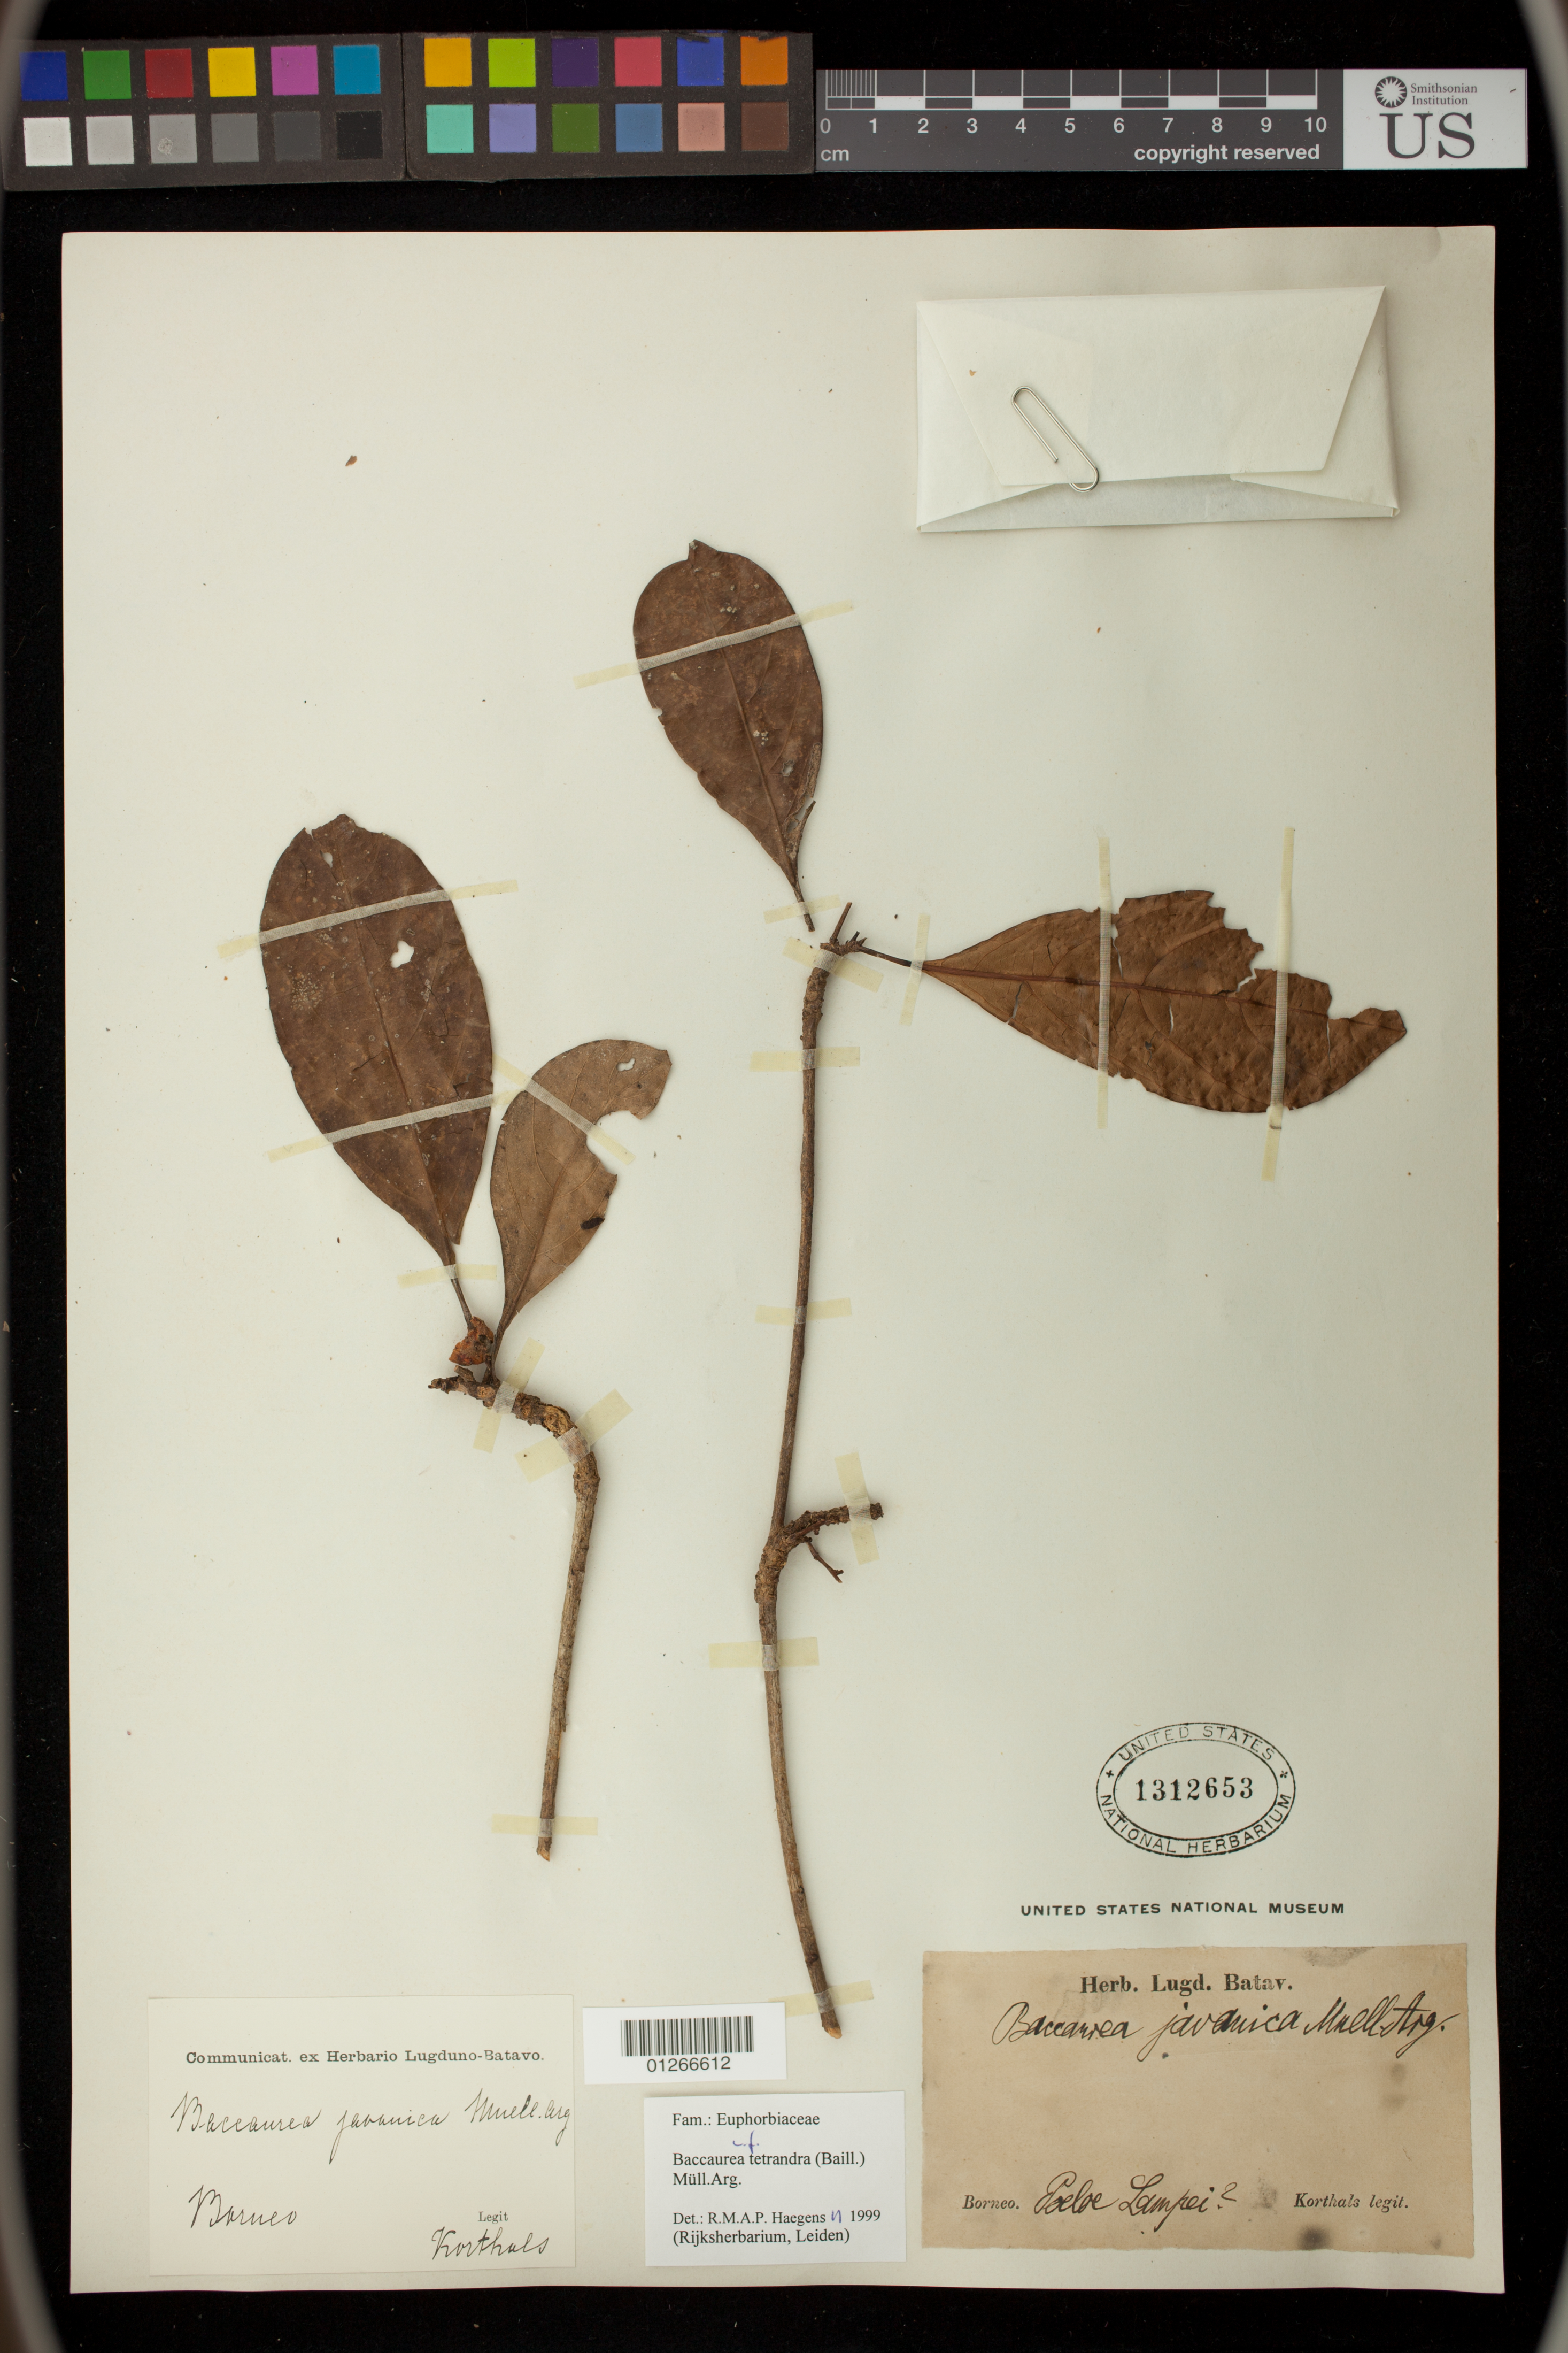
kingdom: Plantae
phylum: Tracheophyta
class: Magnoliopsida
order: Malpighiales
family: Phyllanthaceae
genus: Baccaurea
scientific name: Baccaurea tetrandra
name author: (Baill.) Müll. Arg.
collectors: P. W. Korthals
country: Indonesia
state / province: Borneo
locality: Poeloe Lampei [Pulau Lampu]